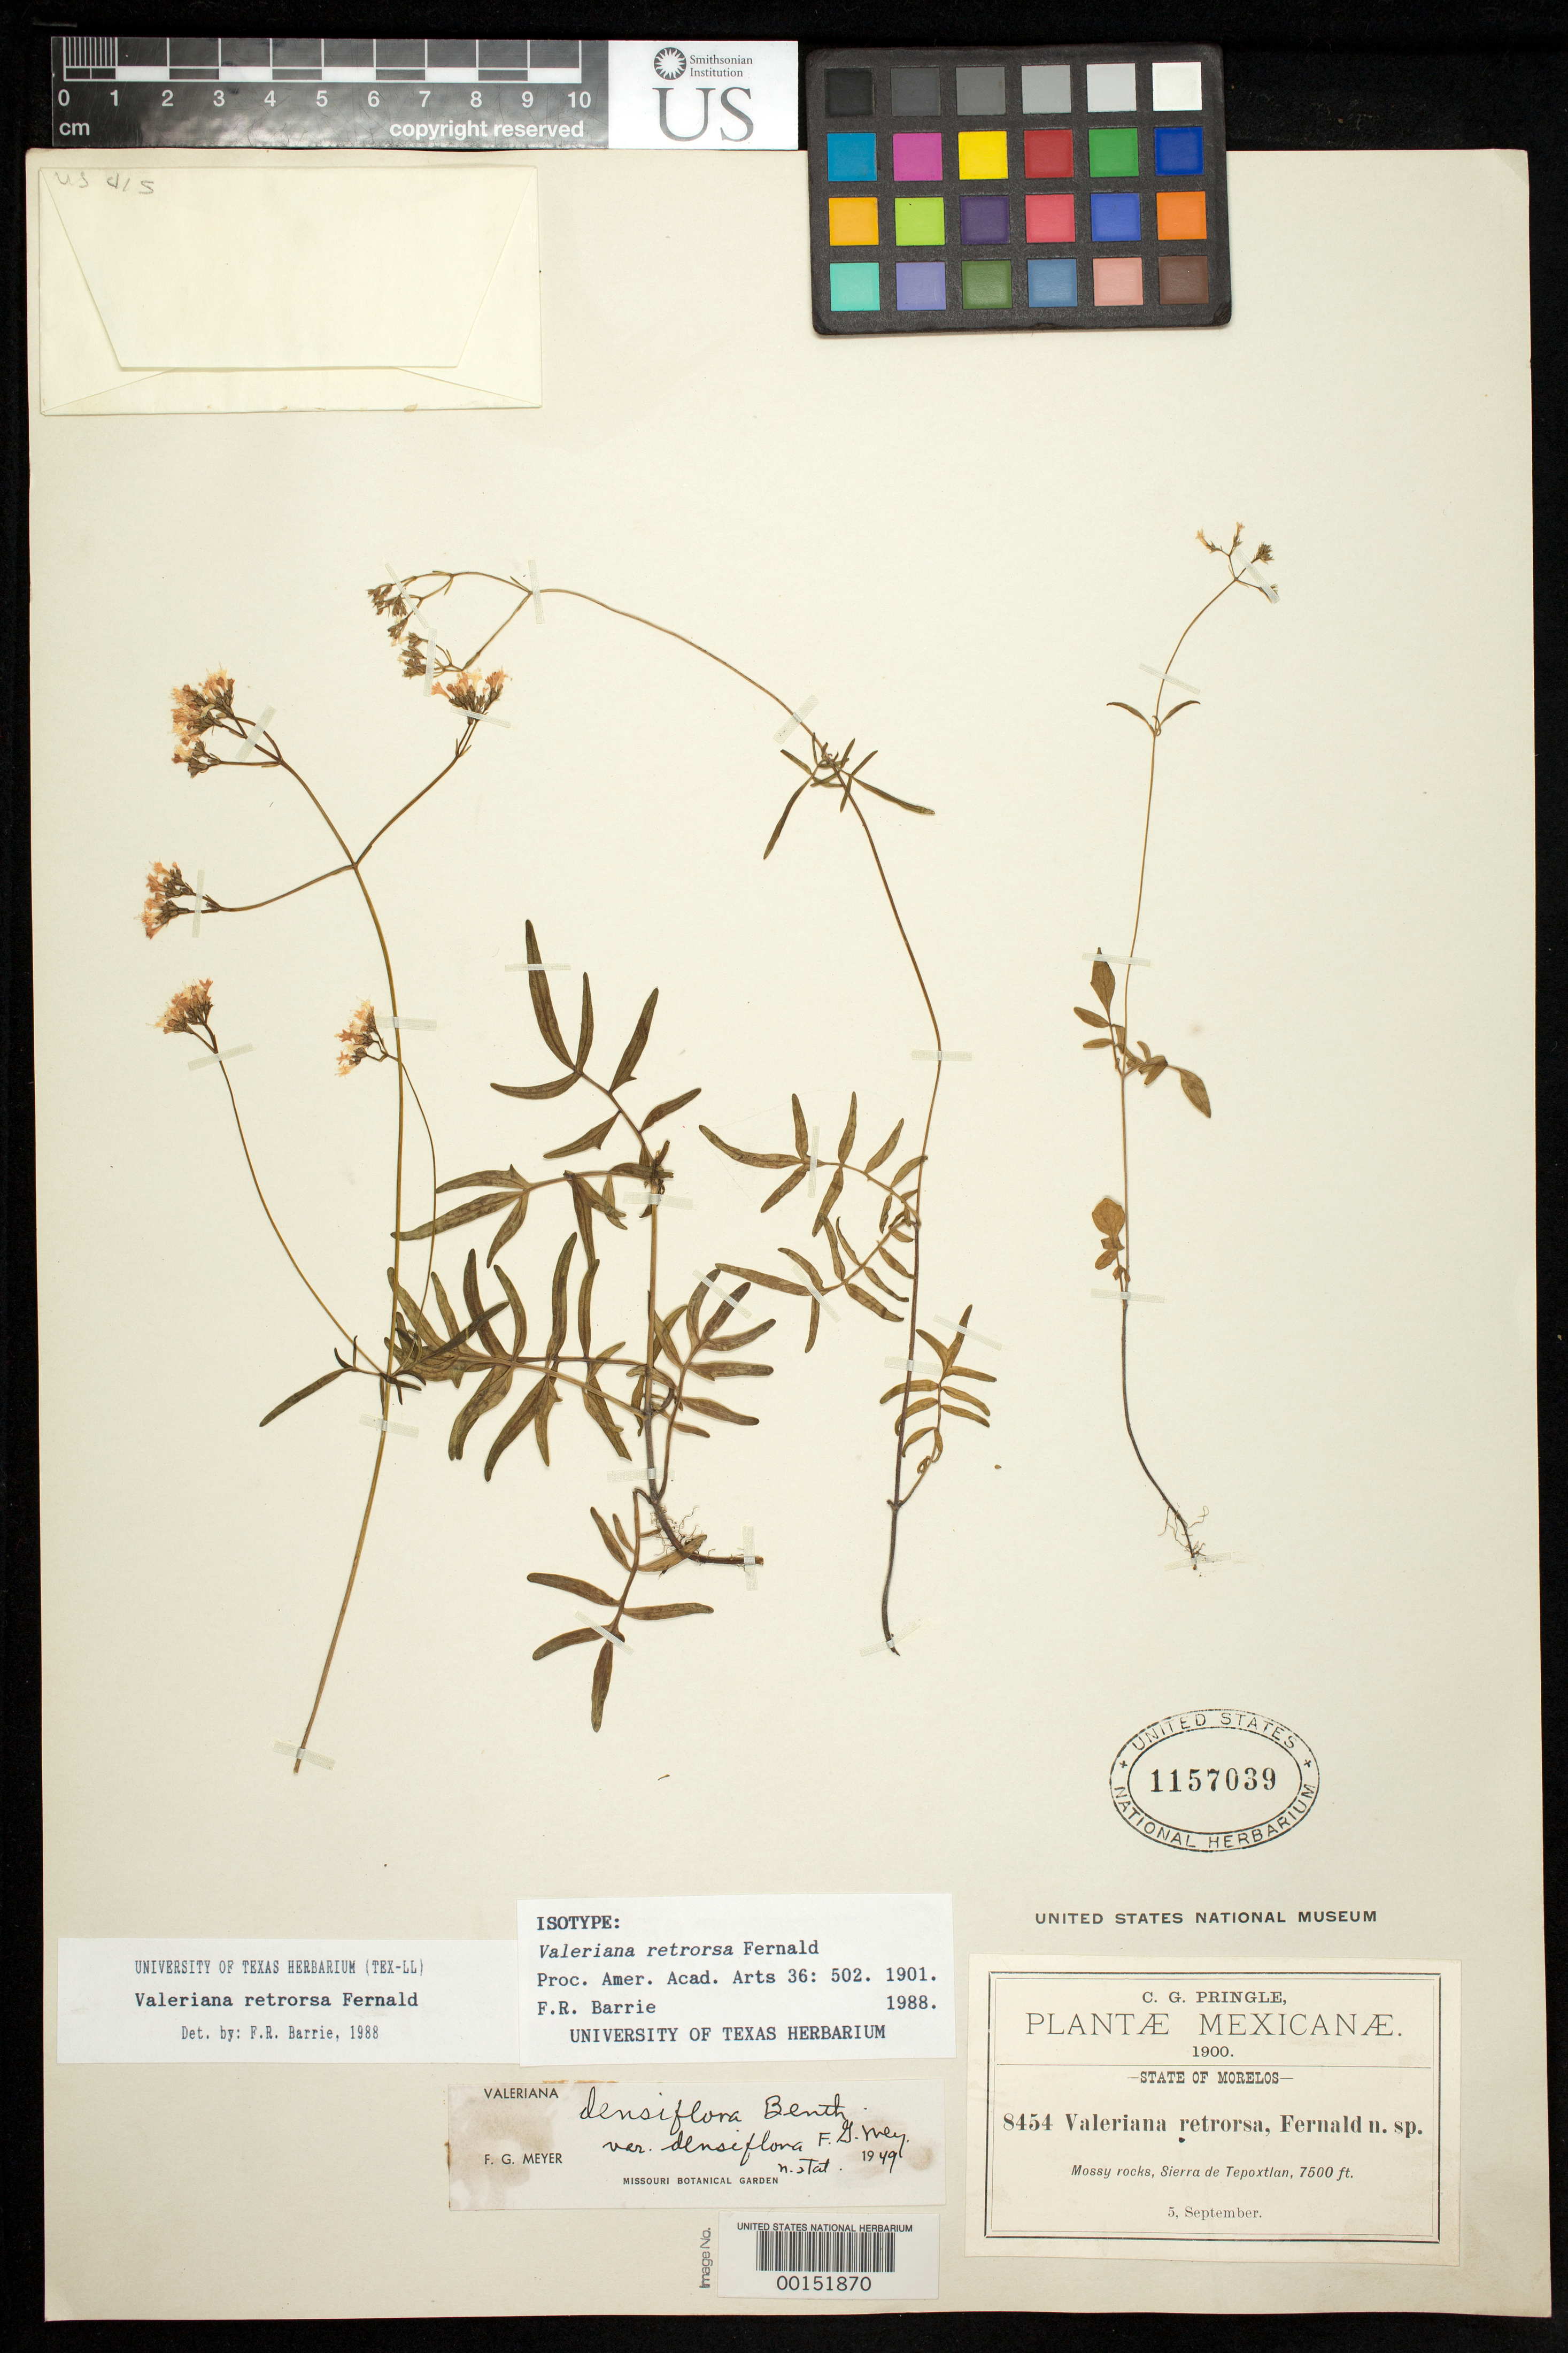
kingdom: Plantae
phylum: Tracheophyta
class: Magnoliopsida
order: Dipsacales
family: Caprifoliaceae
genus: Valeriana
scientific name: Valeriana retrorsa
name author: Fernald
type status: Isotype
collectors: C. G. Pringle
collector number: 8454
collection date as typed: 05 Sep 1900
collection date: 1900-09-05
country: Mexico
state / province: Morelos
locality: Sierra de Tepoxtlan, mossy rocks.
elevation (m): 2286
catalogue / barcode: US 1157039